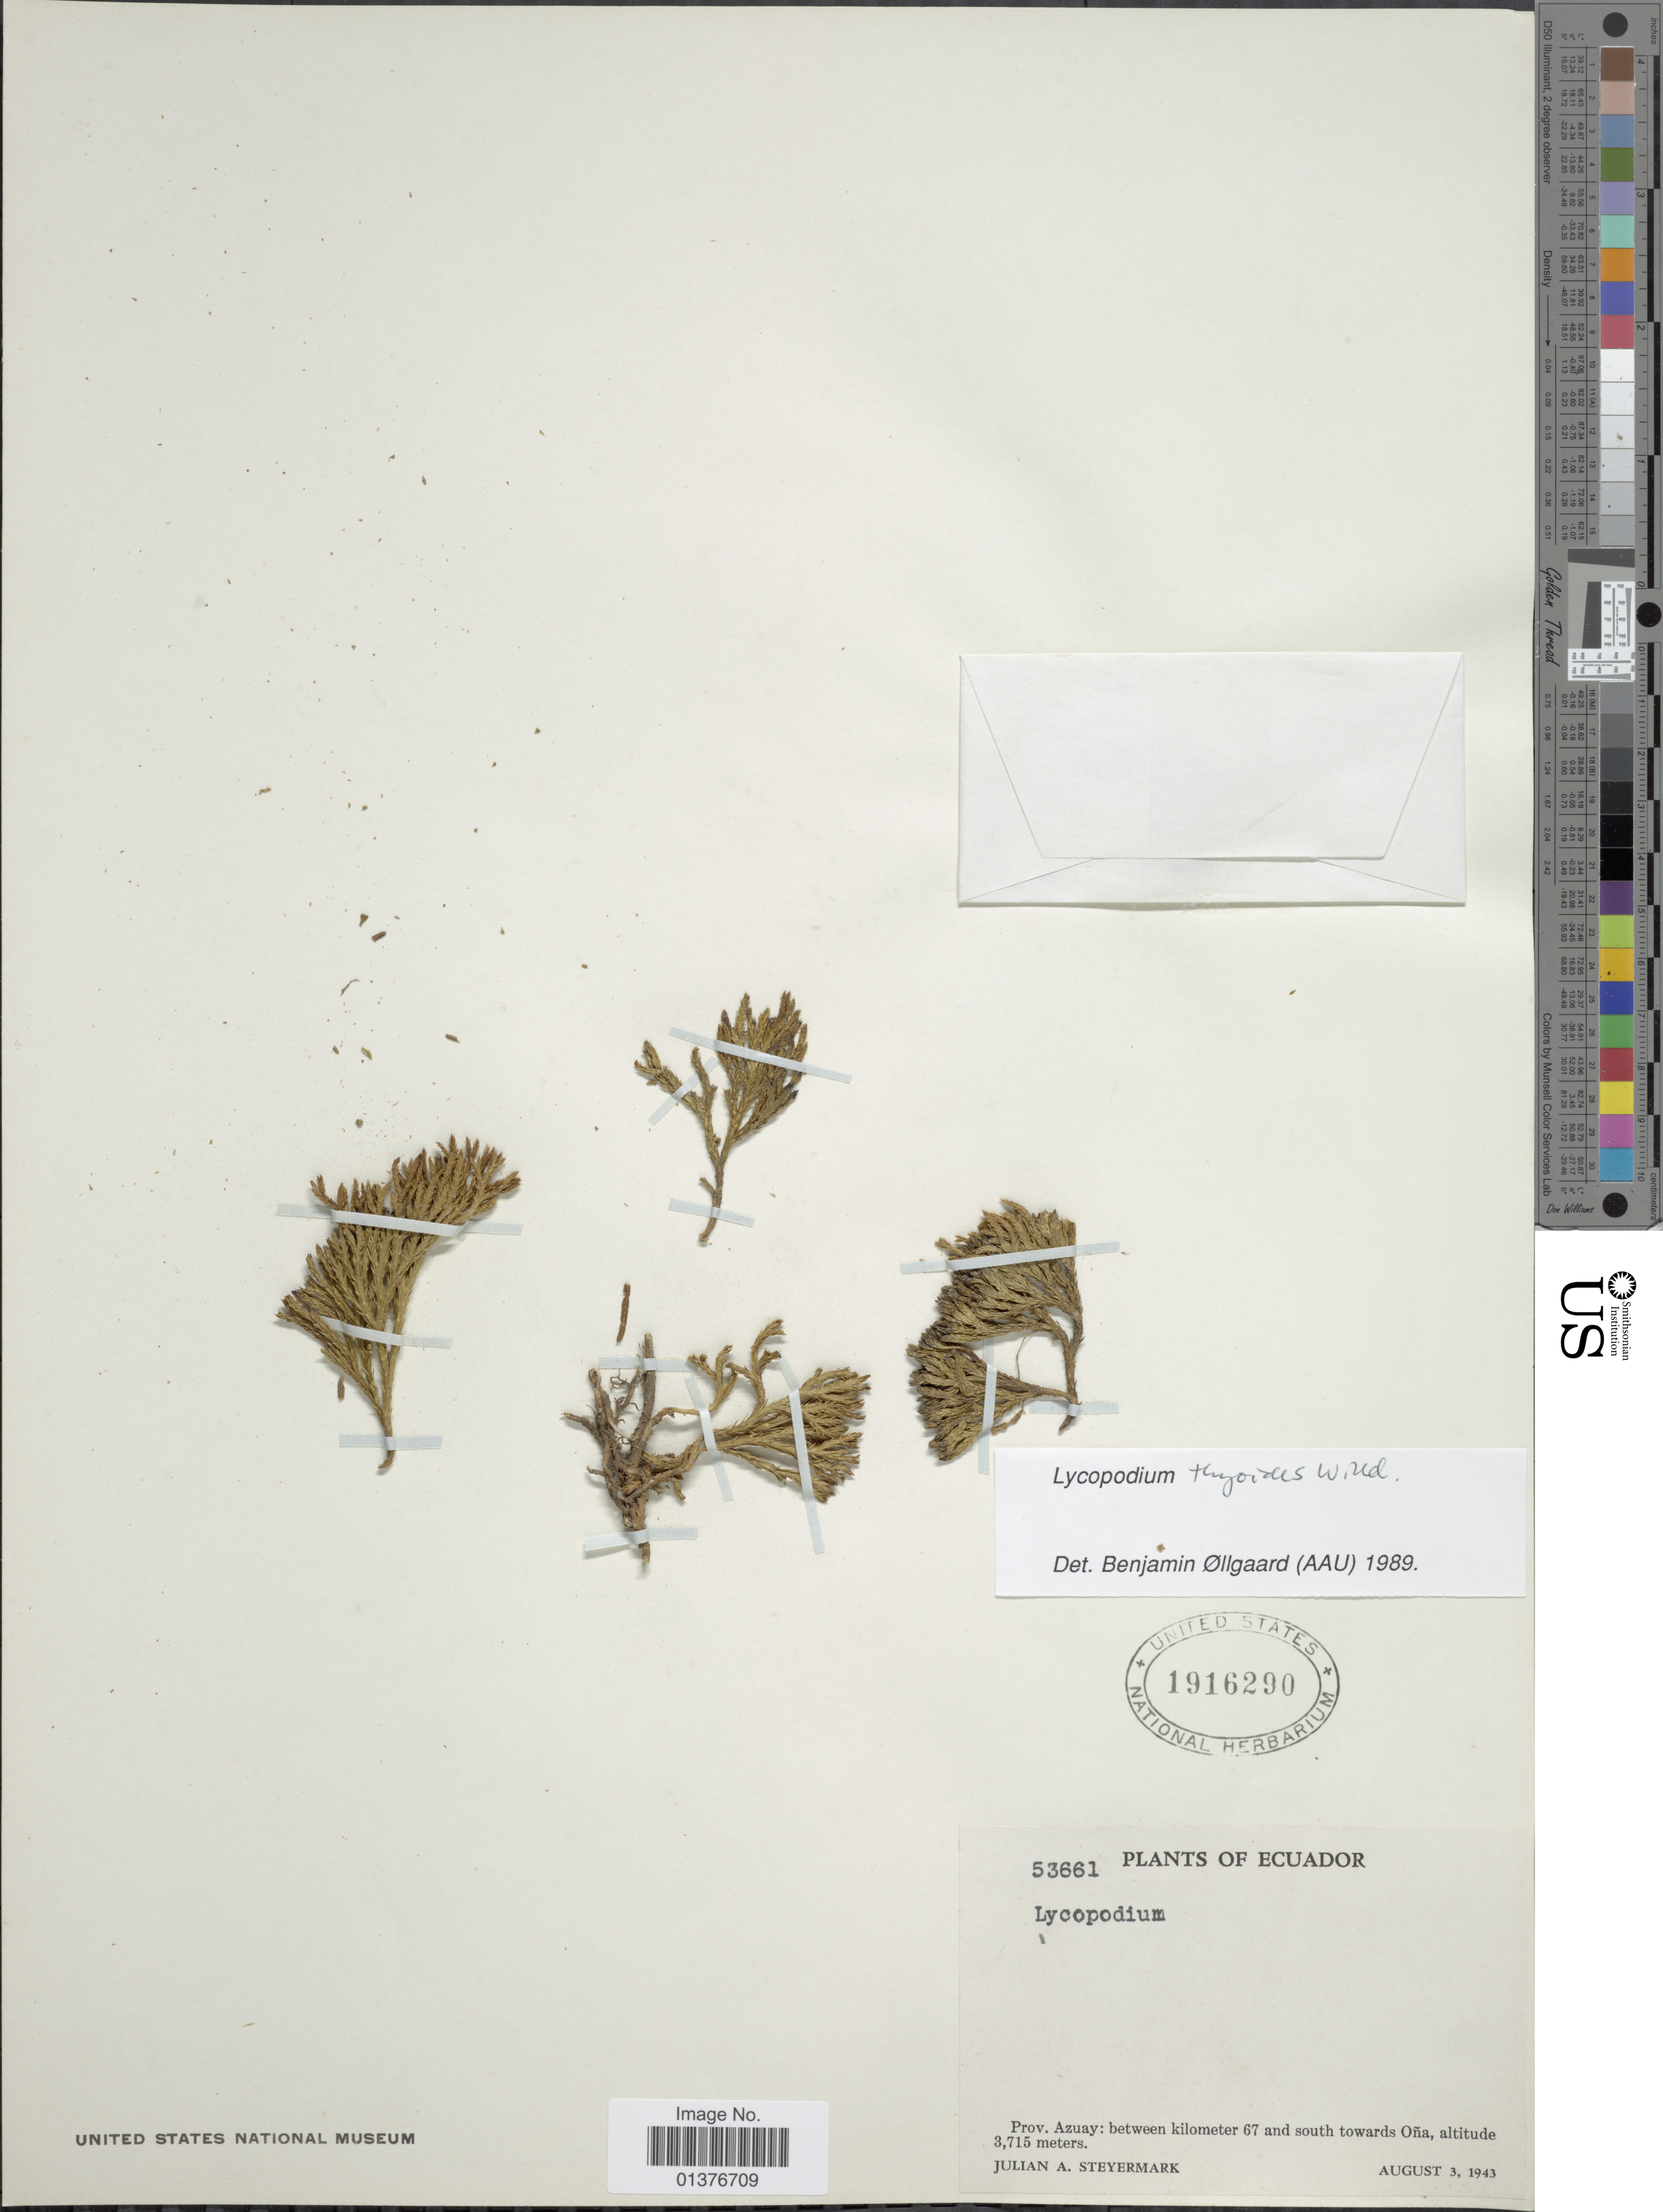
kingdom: Plantae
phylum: Tracheophyta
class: Lycopodiopsida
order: Lycopodiales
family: Lycopodiaceae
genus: Diphasiastrum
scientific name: Diphasiastrum thyoides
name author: (Humb. & Bonpl. ex Willd.) Holub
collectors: J. Steyermark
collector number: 53661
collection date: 1943-08-03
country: Ecuador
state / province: Azuay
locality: Between kilometer 67 and south towards Oña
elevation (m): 3715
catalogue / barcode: US 1916290